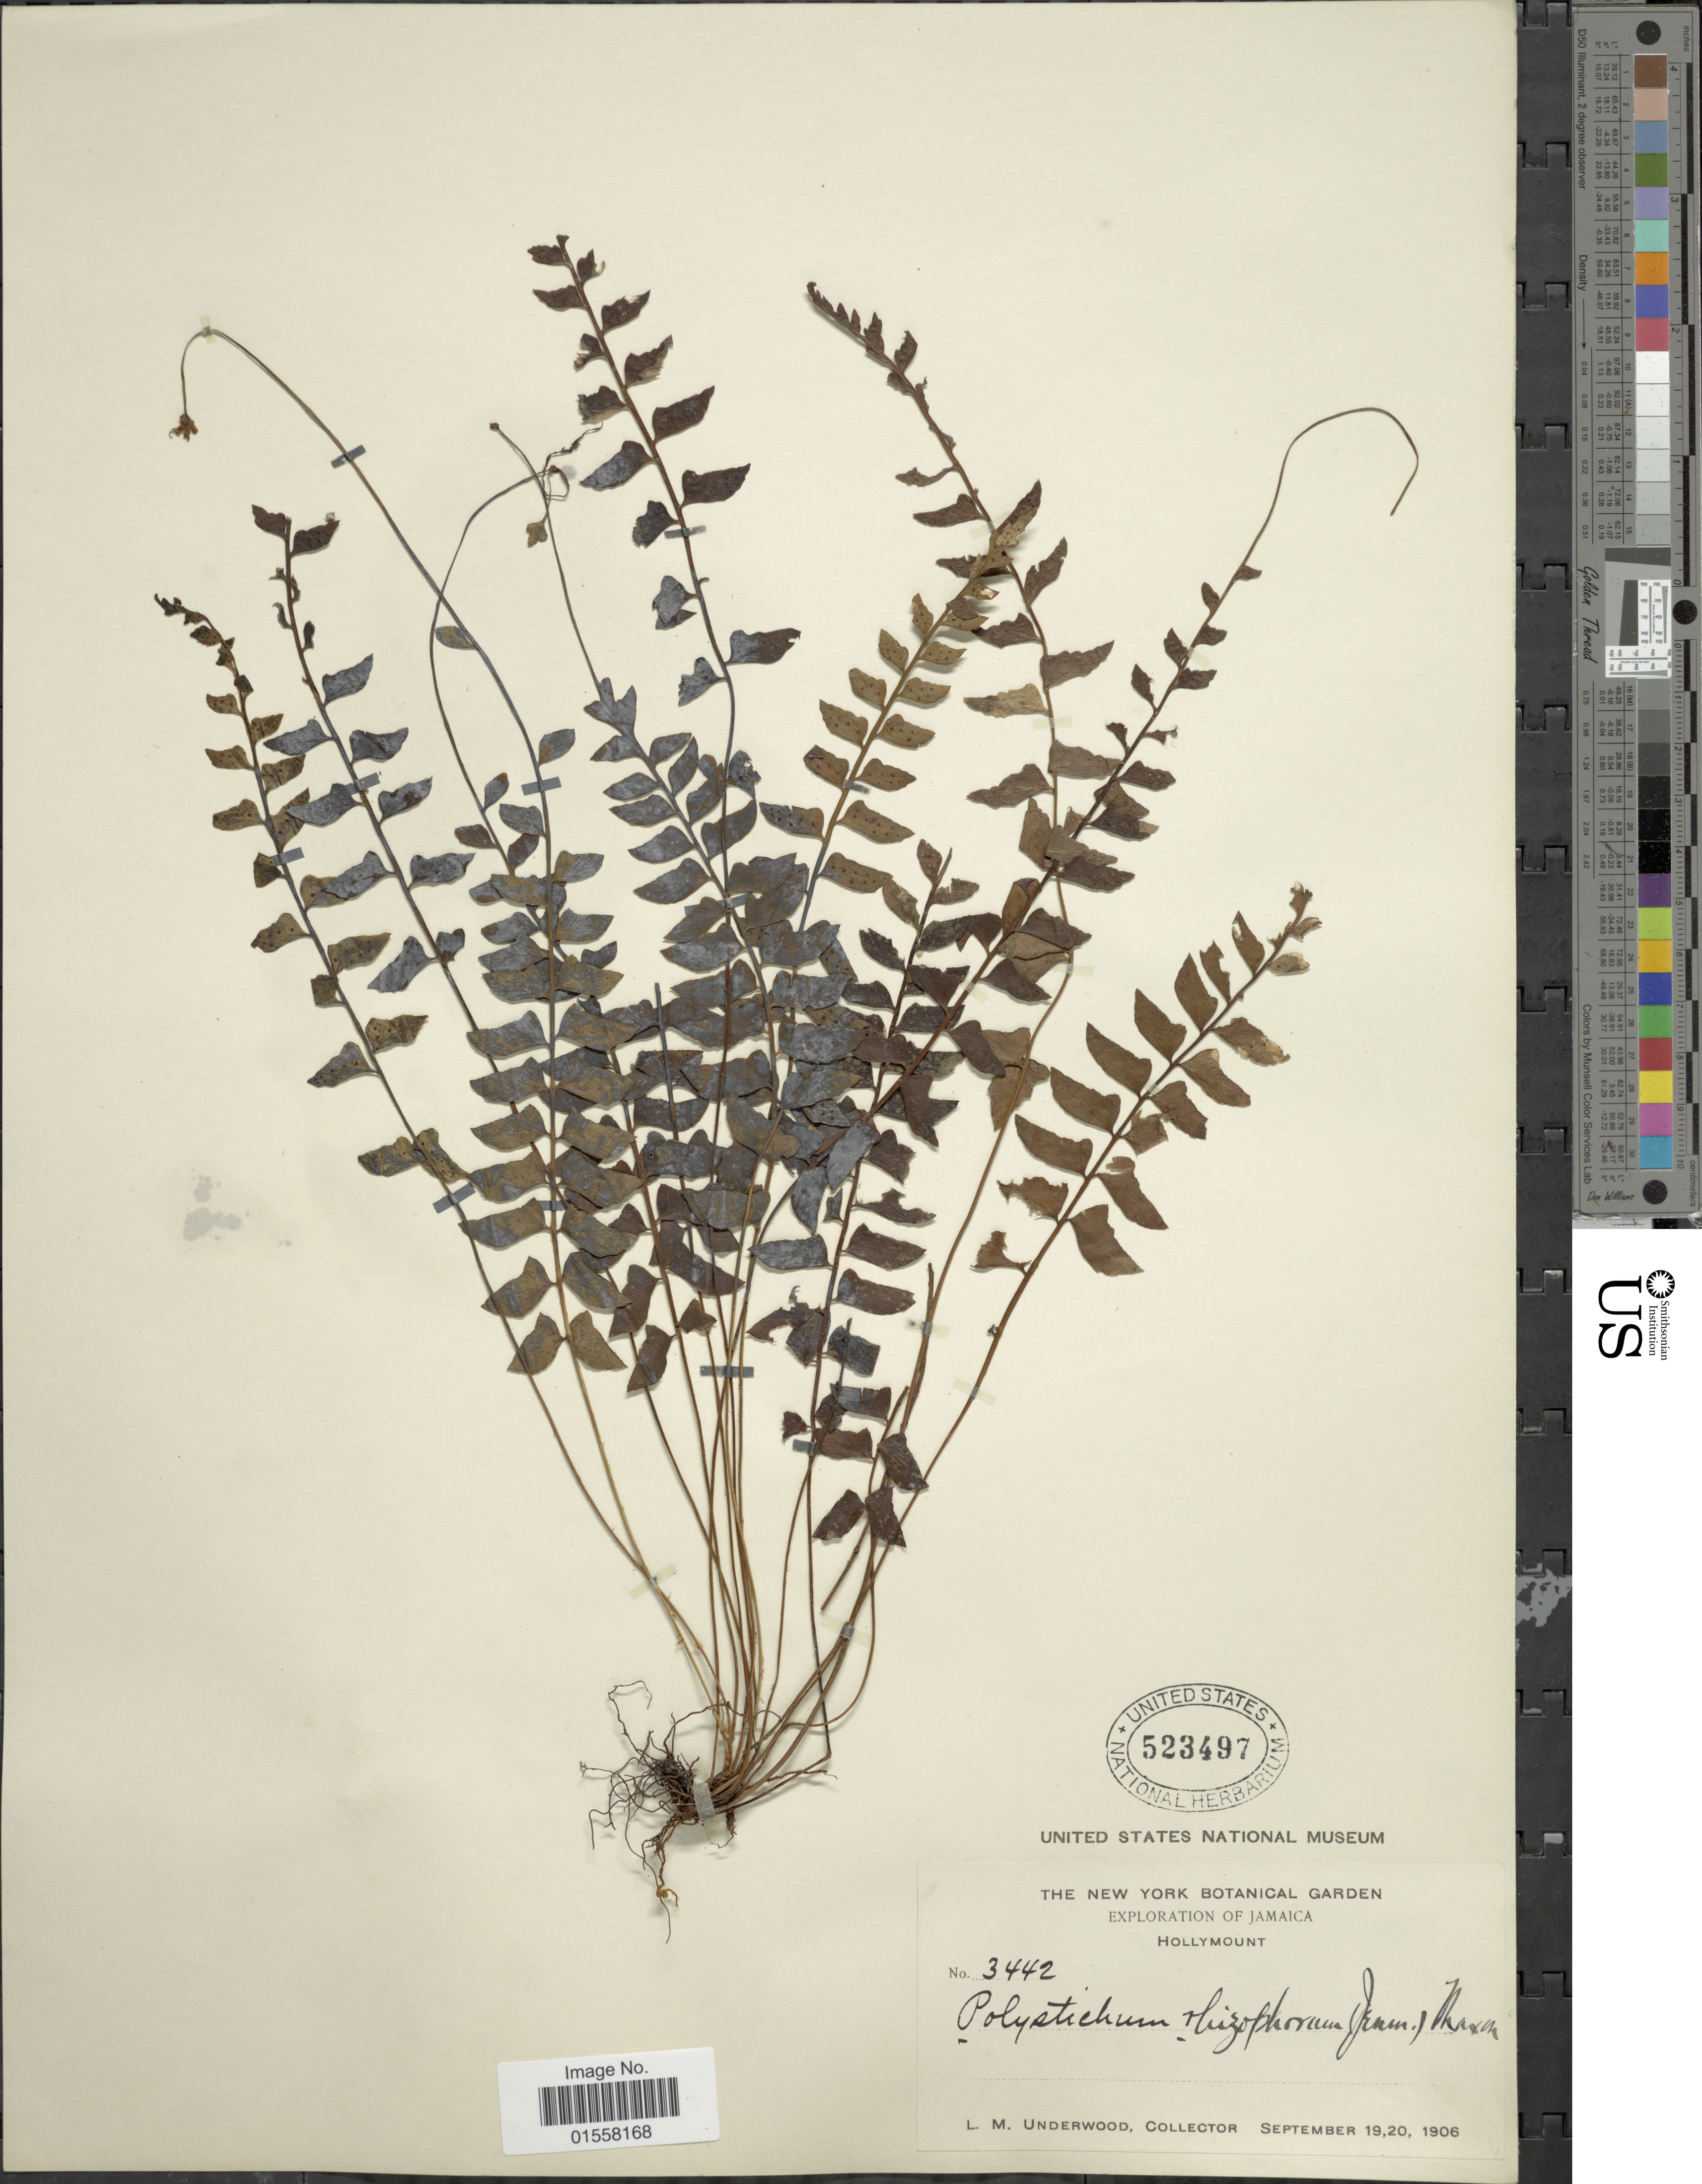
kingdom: Plantae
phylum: Tracheophyta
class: Polypodiopsida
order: Polypodiales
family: Dryopteridaceae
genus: Polystichum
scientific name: Polystichum rhizophorum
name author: (Jenman) Maxon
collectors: L. M. Underwood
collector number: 3442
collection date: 1906-09-19/1906-09-20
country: Jamaica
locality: Jamaica, Hollymount.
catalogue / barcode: US 523497